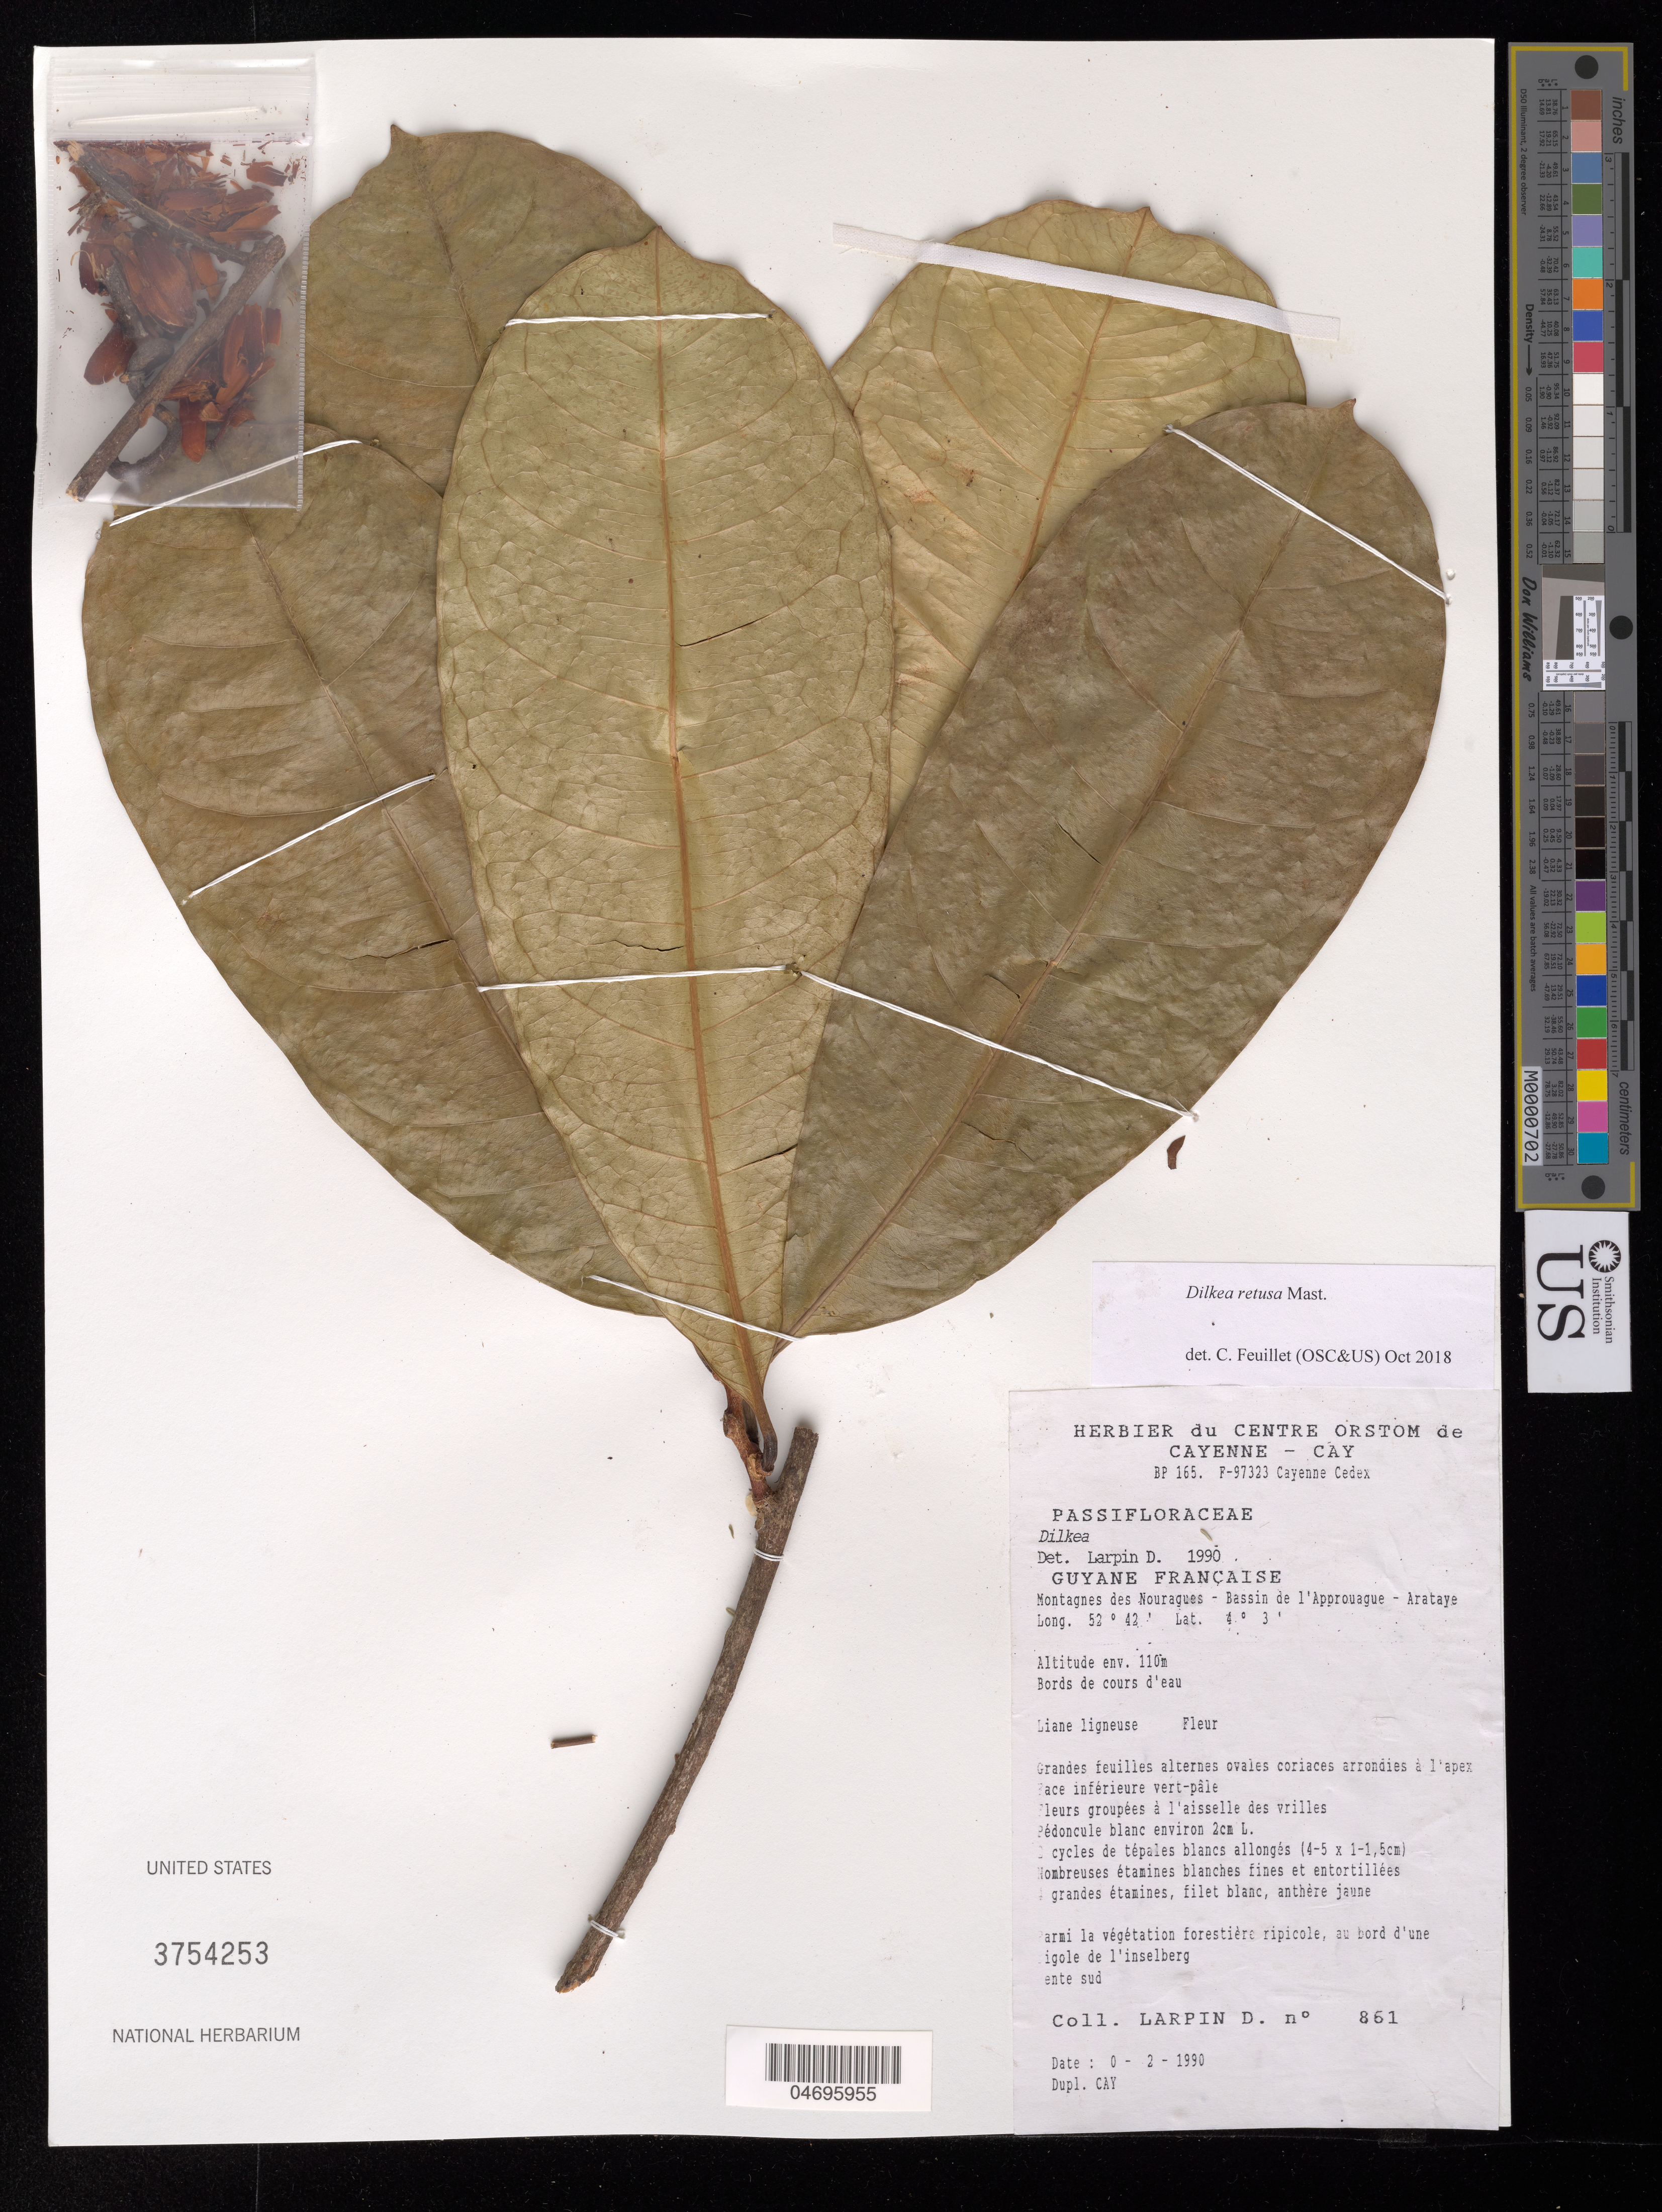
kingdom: Plantae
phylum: Tracheophyta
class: Magnoliopsida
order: Malpighiales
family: Passifloraceae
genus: Dilkea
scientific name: Dilkea retusa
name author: Mast.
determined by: Feuillet, C.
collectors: D. Larpin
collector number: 861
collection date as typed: Feb-90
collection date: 1990-02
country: French Guiana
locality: Station des Nouragues, Bassin de l'Approuague, Arataye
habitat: Parmi la vegetation forestiere ripicole, au bord d'une rigole de l'inselberg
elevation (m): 110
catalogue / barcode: US 3754253